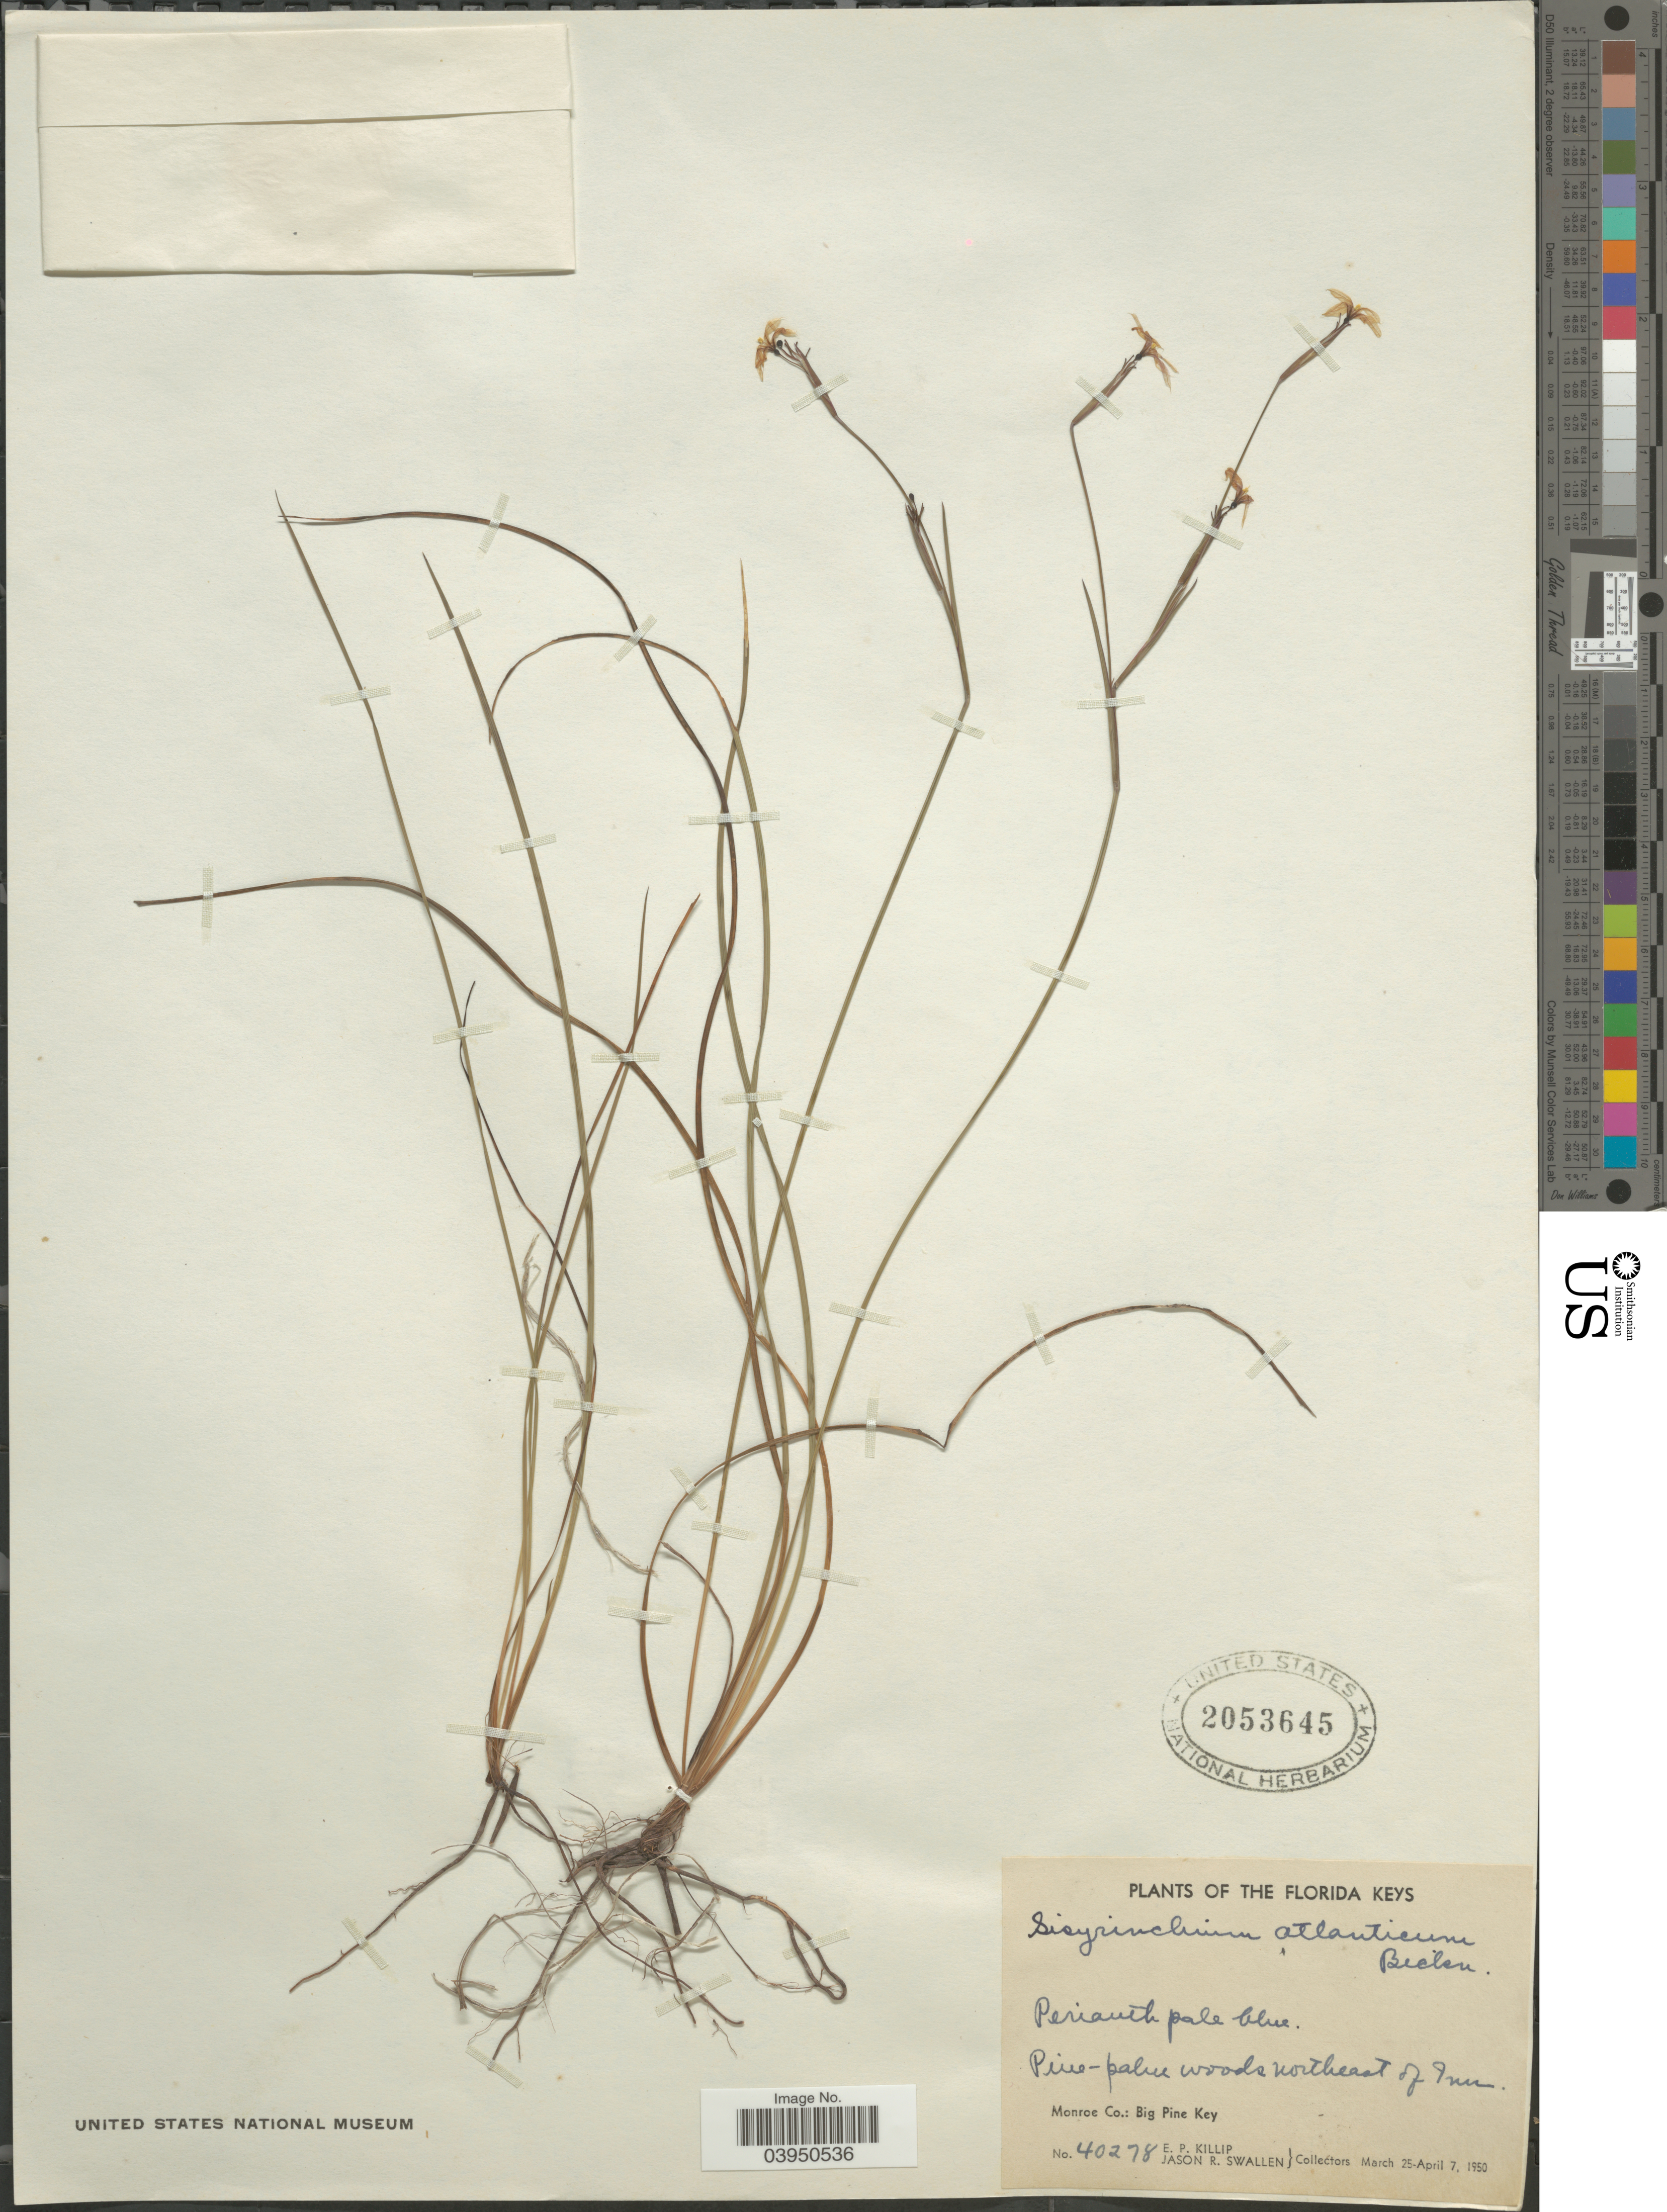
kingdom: Plantae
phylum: Tracheophyta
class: Liliopsida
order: Asparagales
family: Iridaceae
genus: Sisyrinchium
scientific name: Sisyrinchium atlanticum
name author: E.P. Bicknell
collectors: E. P. Killip & J. R. Swallen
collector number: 40278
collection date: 1950-03-25/1950-04-07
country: United States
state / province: Florida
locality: The Florida Keys. Pine-palm woods northeast of Inn. Monroe Co.: Big Pine Key.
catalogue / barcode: US 2053645